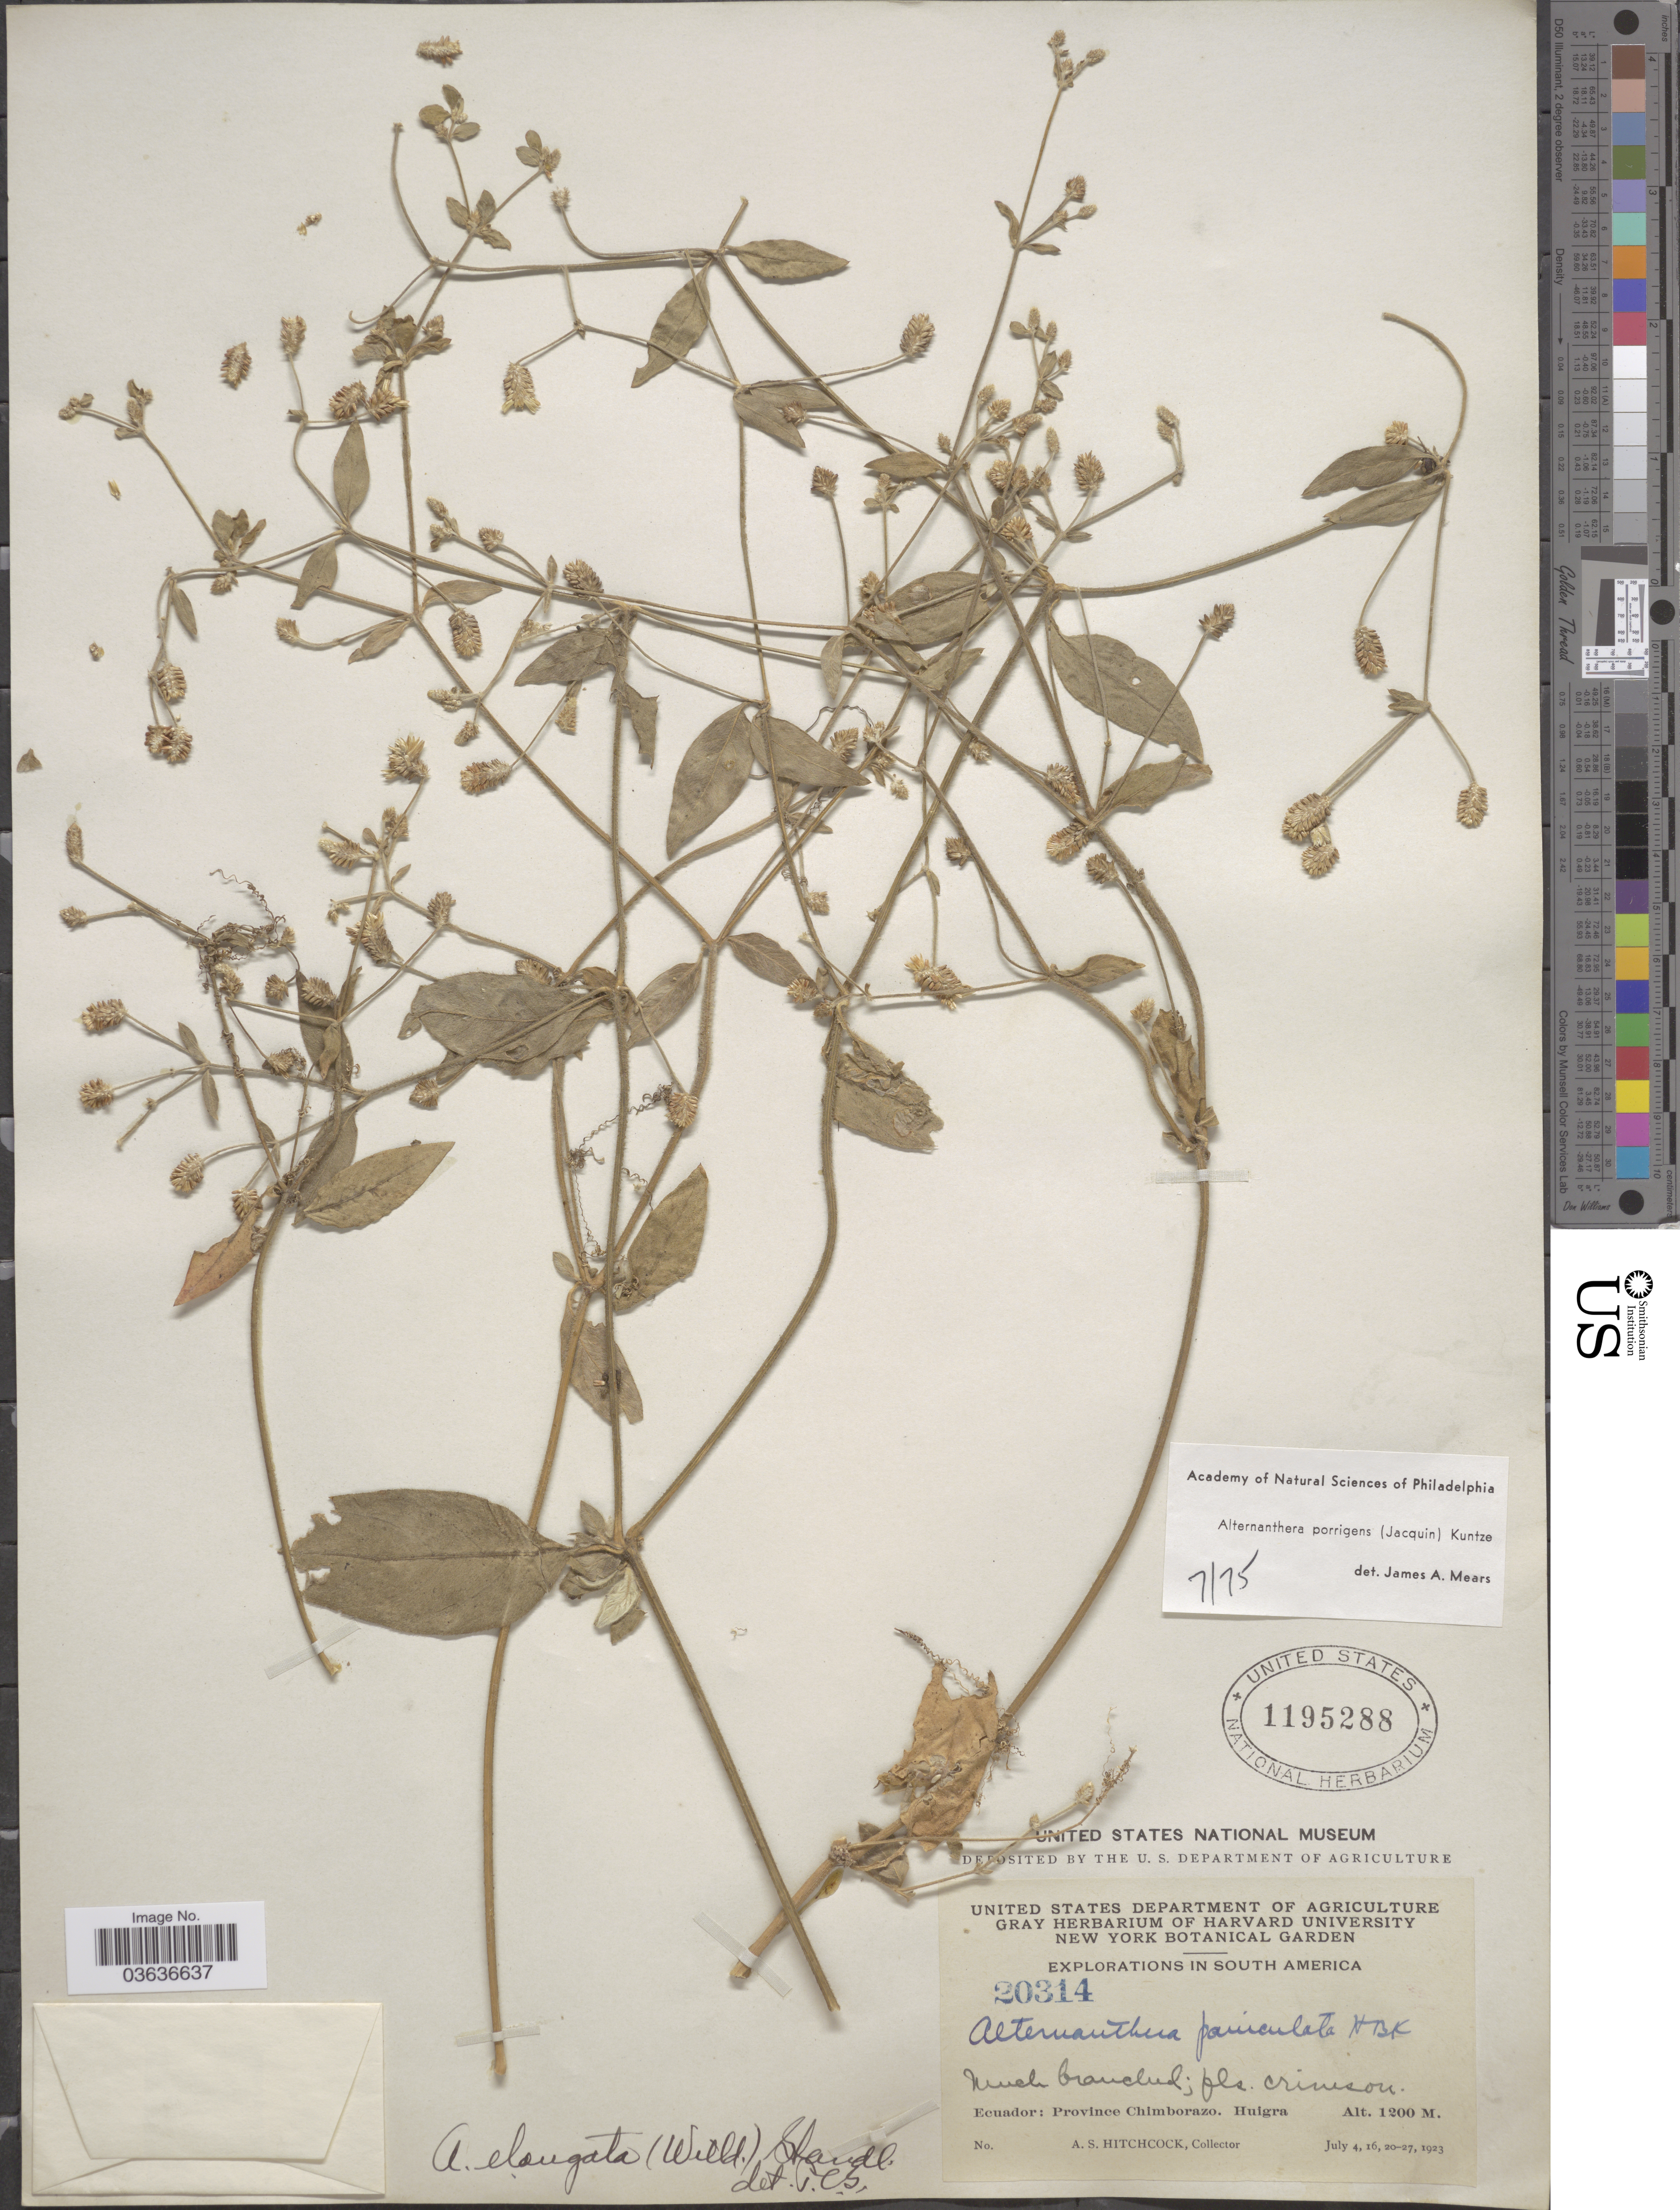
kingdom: Plantae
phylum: Tracheophyta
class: Magnoliopsida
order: Caryophyllales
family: Amaranthaceae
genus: Alternanthera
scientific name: Alternanthera porrigens var. porrigens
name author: (Jacq.) Kuntze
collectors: A. S. Hitchcock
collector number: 20314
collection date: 1923-07-04/1923-07-27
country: Ecuador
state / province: Chimborazo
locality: Huigra.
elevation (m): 1200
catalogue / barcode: US 1195288